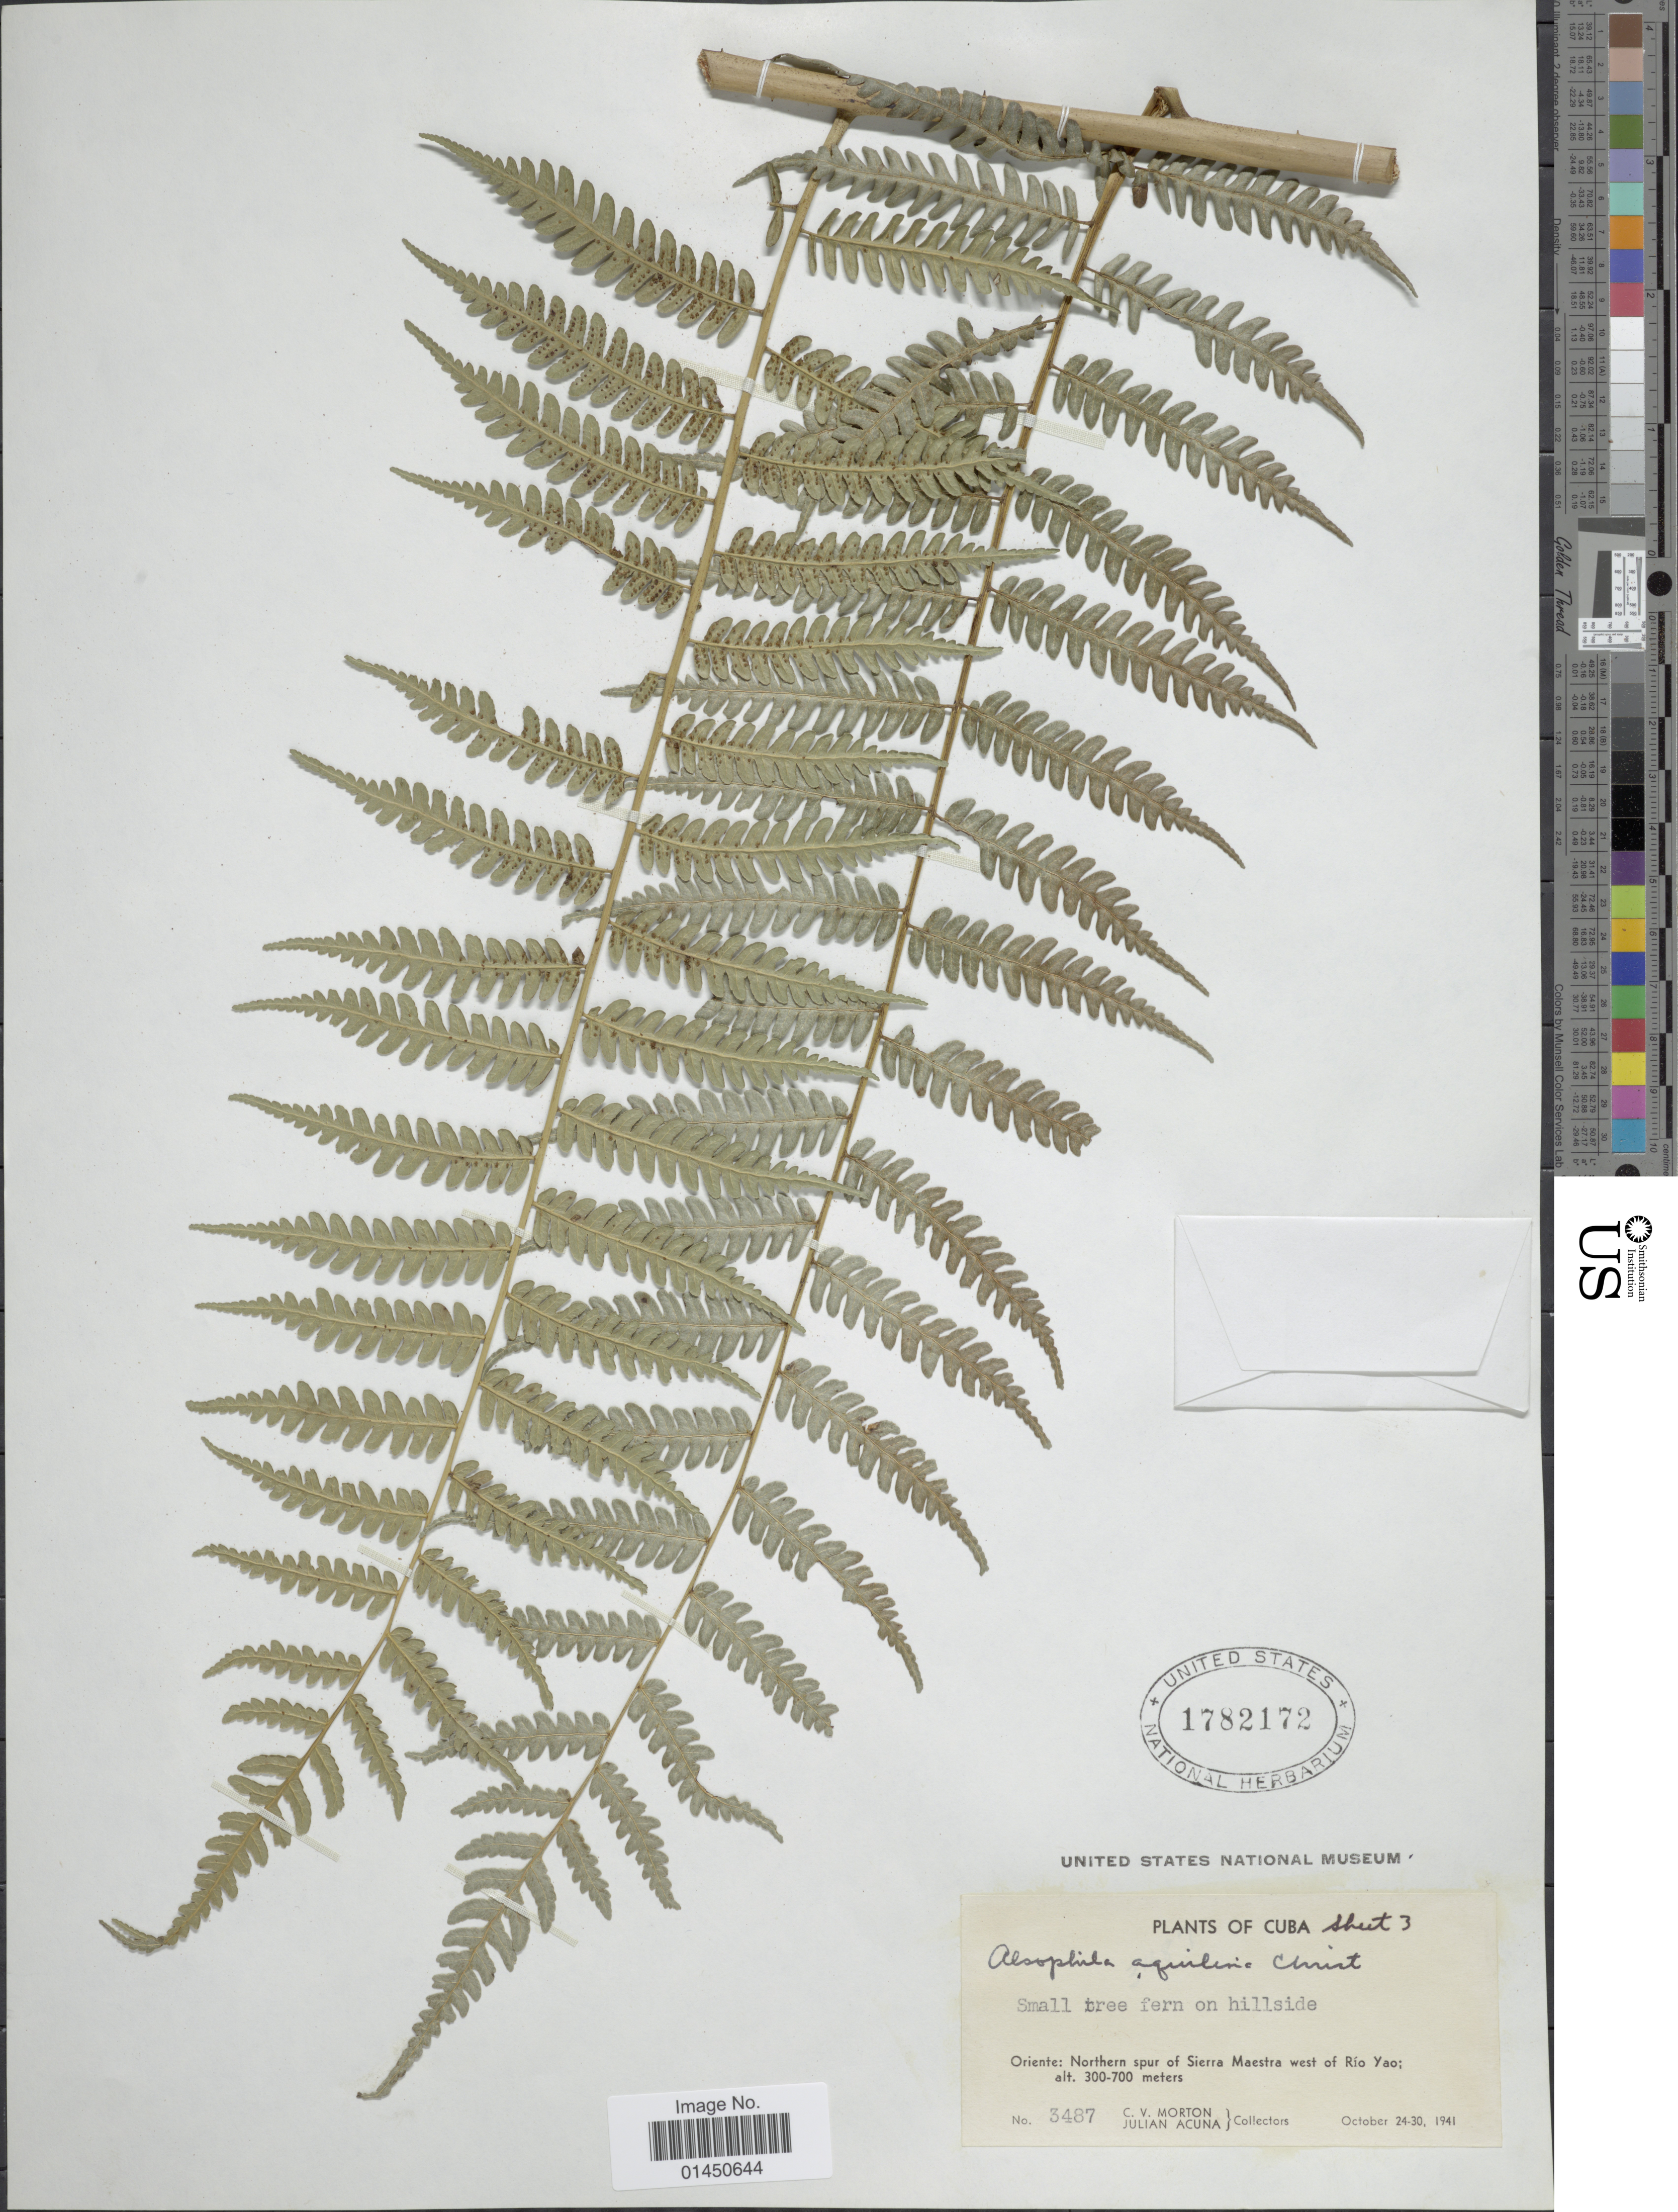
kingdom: Plantae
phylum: Tracheophyta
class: Polypodiopsida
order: Cyatheales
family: Cyatheaceae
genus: Cyathea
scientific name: Cyathea parvula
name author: (Jenman) Domin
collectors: C. V. Morton & J. B. Acuña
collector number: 3487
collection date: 1941-10-24/1941-10-30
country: Cuba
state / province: Oriente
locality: Northern spur of Sierra Maestra west of Rio Yao, on hillside.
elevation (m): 300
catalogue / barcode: US 1782172